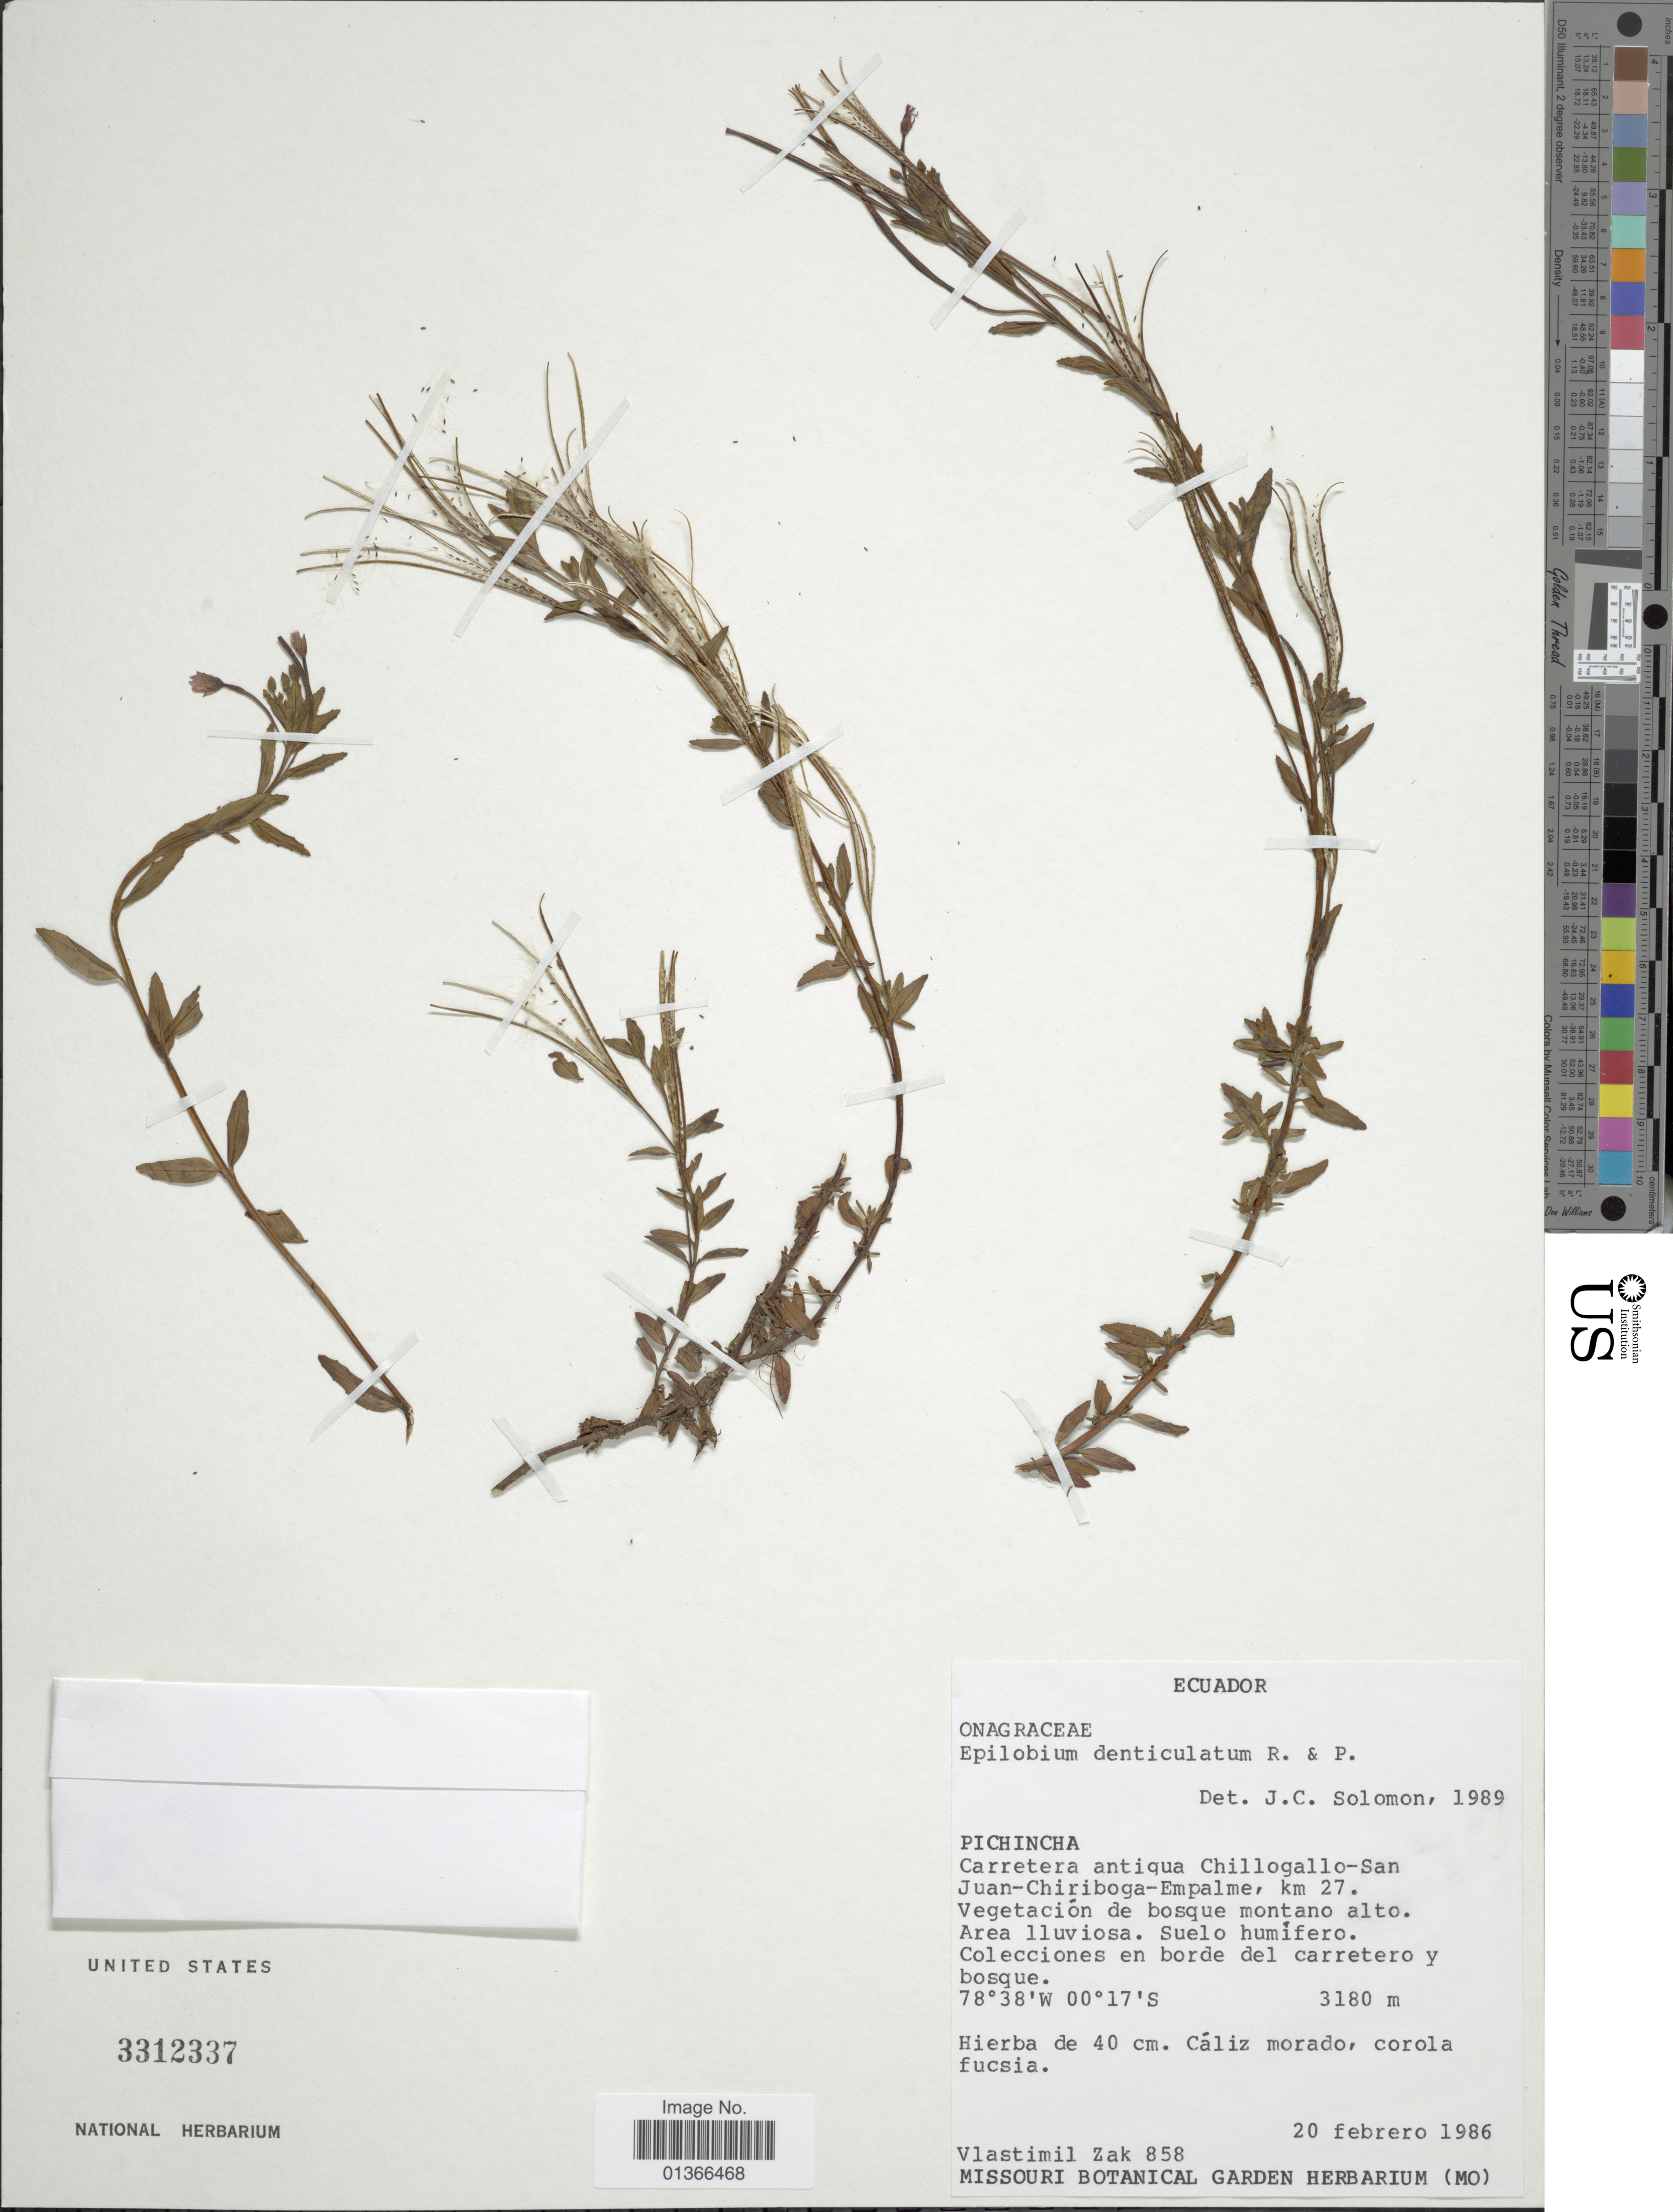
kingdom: Plantae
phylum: Tracheophyta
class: Magnoliopsida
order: Myrtales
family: Onagraceae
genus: Epilobium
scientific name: Epilobium denticulatum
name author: Ruiz & Pav.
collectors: V. Zak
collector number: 858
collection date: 1986-02-20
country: Ecuador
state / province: Pichincha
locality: Carretera antiqua Chillogallo-San Juan-Chiriboga-Empalme, km. 27.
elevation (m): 3180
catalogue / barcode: US 3312337